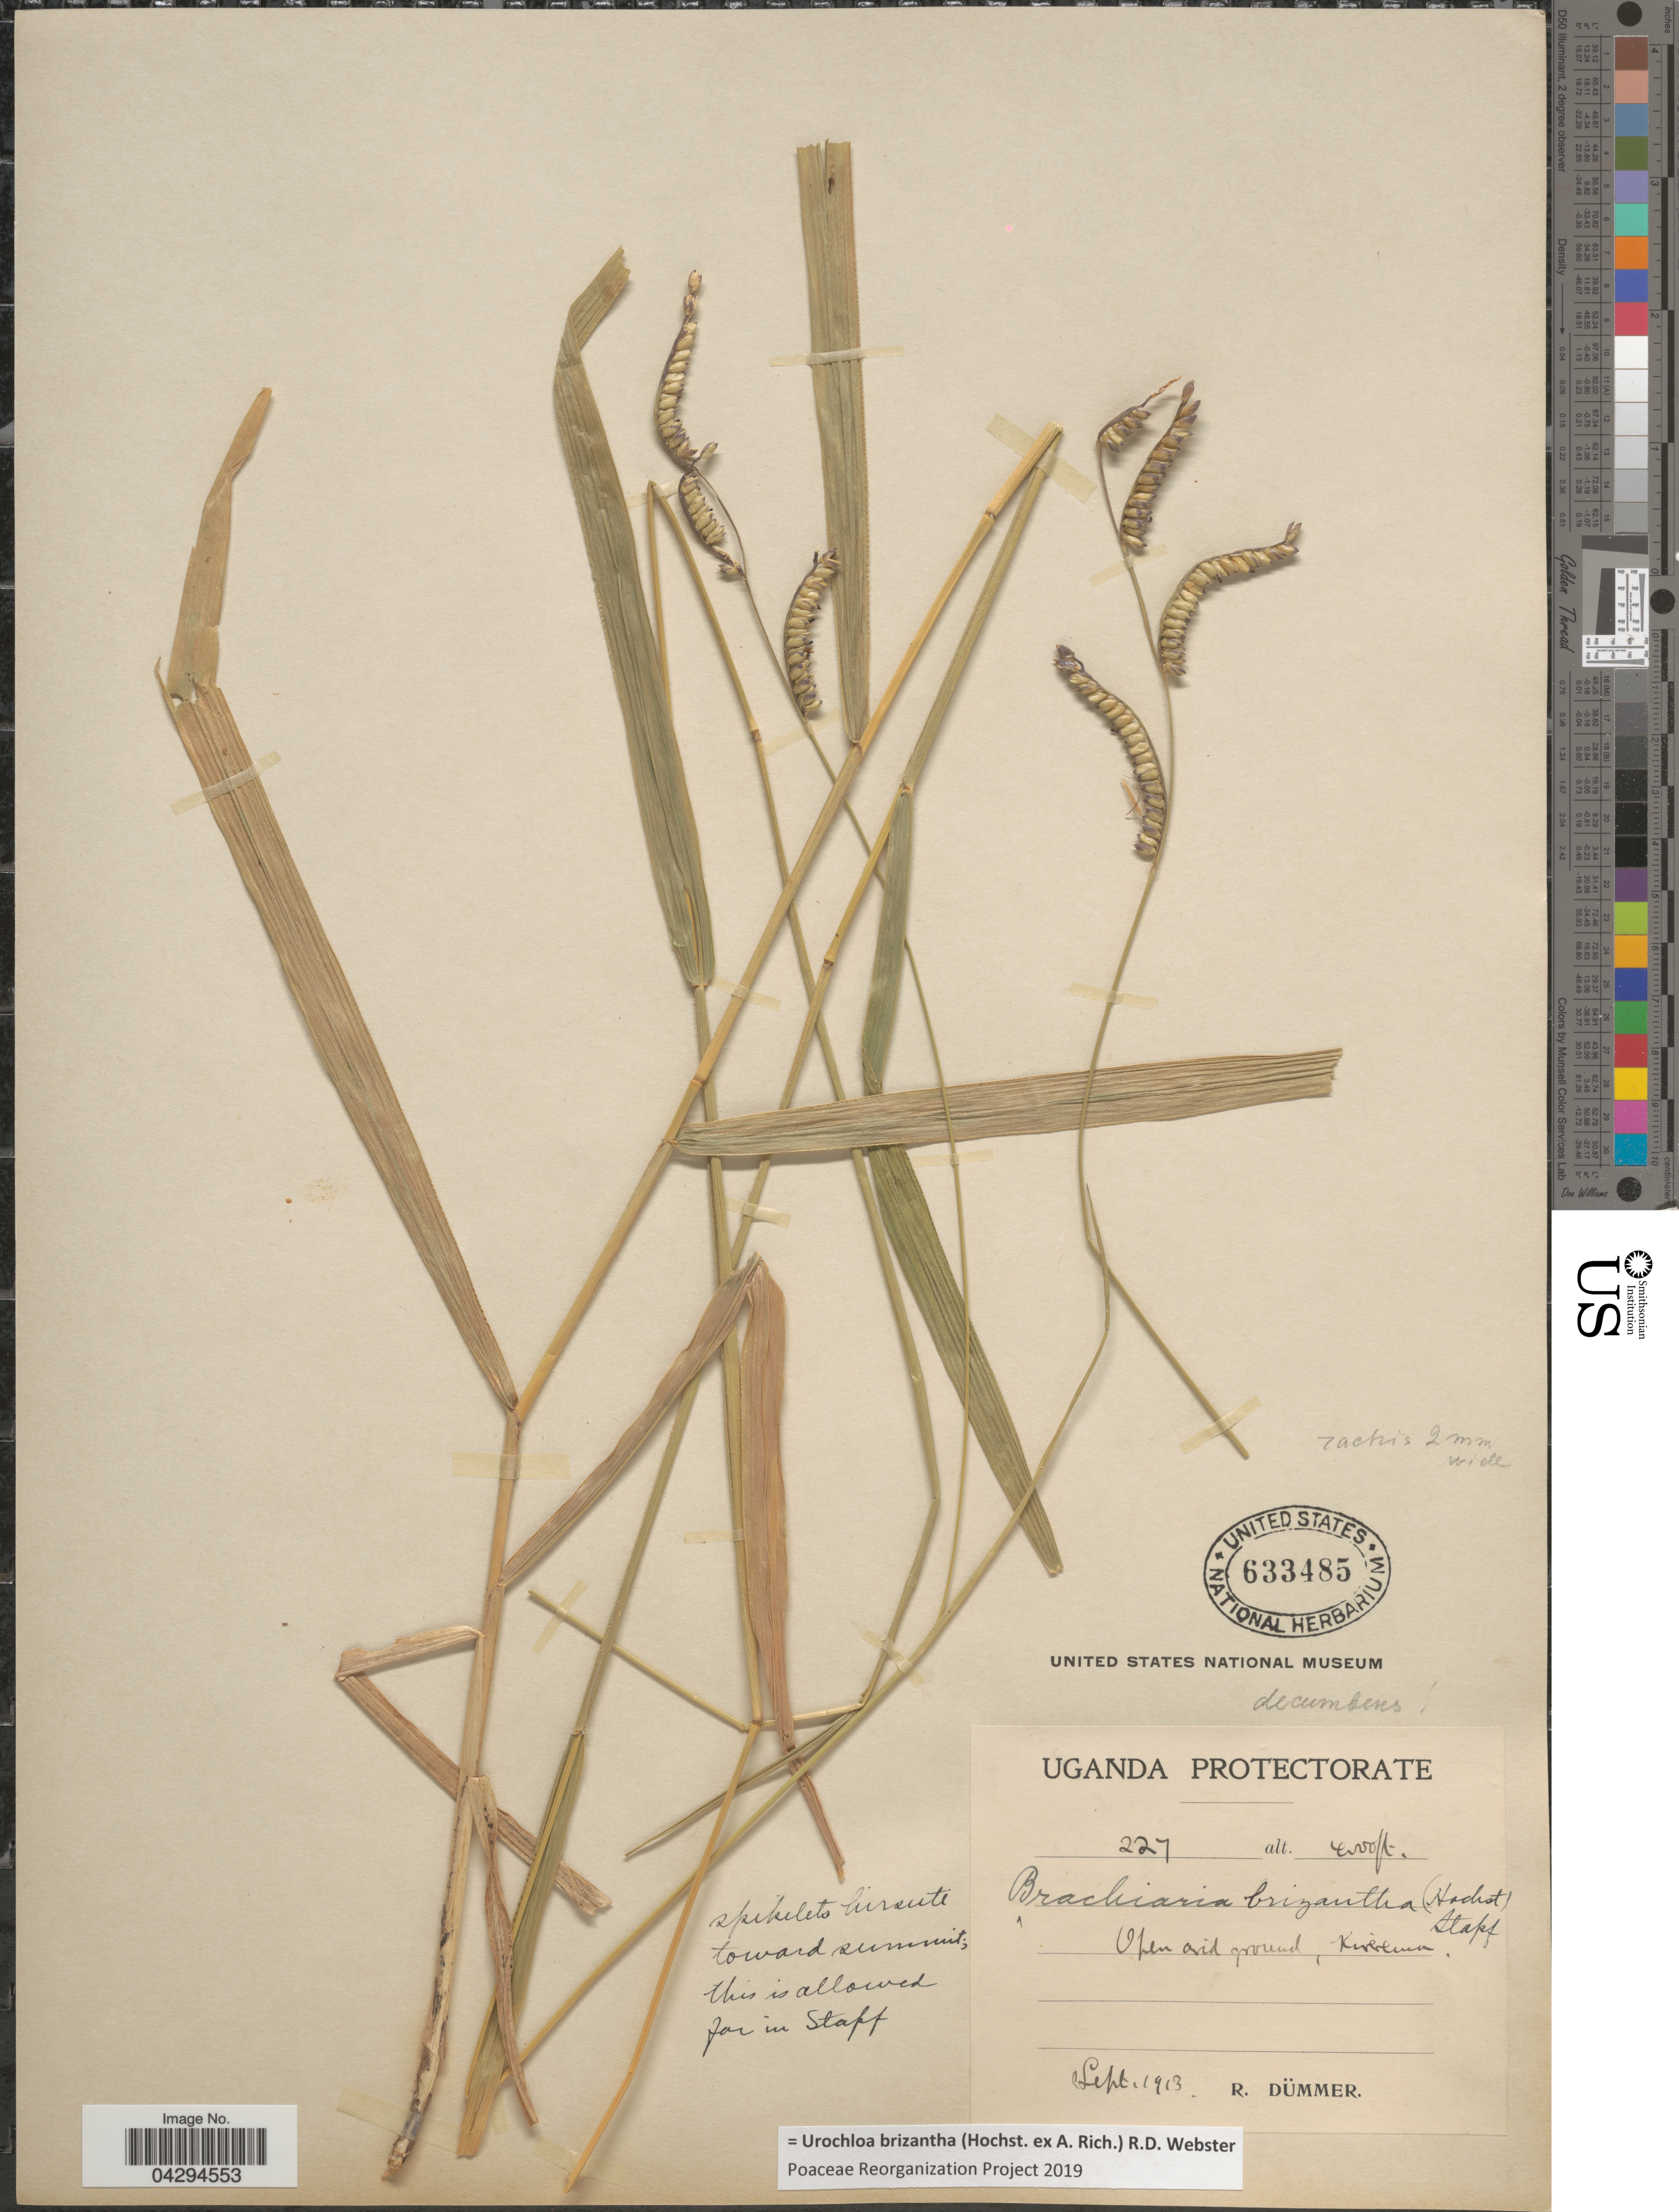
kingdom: Plantae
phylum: Tracheophyta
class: Liliopsida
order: Poales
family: Poaceae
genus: Urochloa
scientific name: Urochloa brizantha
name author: (Hochst. ex A. Rich.) R.D. Webster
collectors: R. A. Dümmer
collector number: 227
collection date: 1913-09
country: Uganda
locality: Uganda Protectorate. Kirerema.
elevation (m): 1219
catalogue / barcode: US 633485